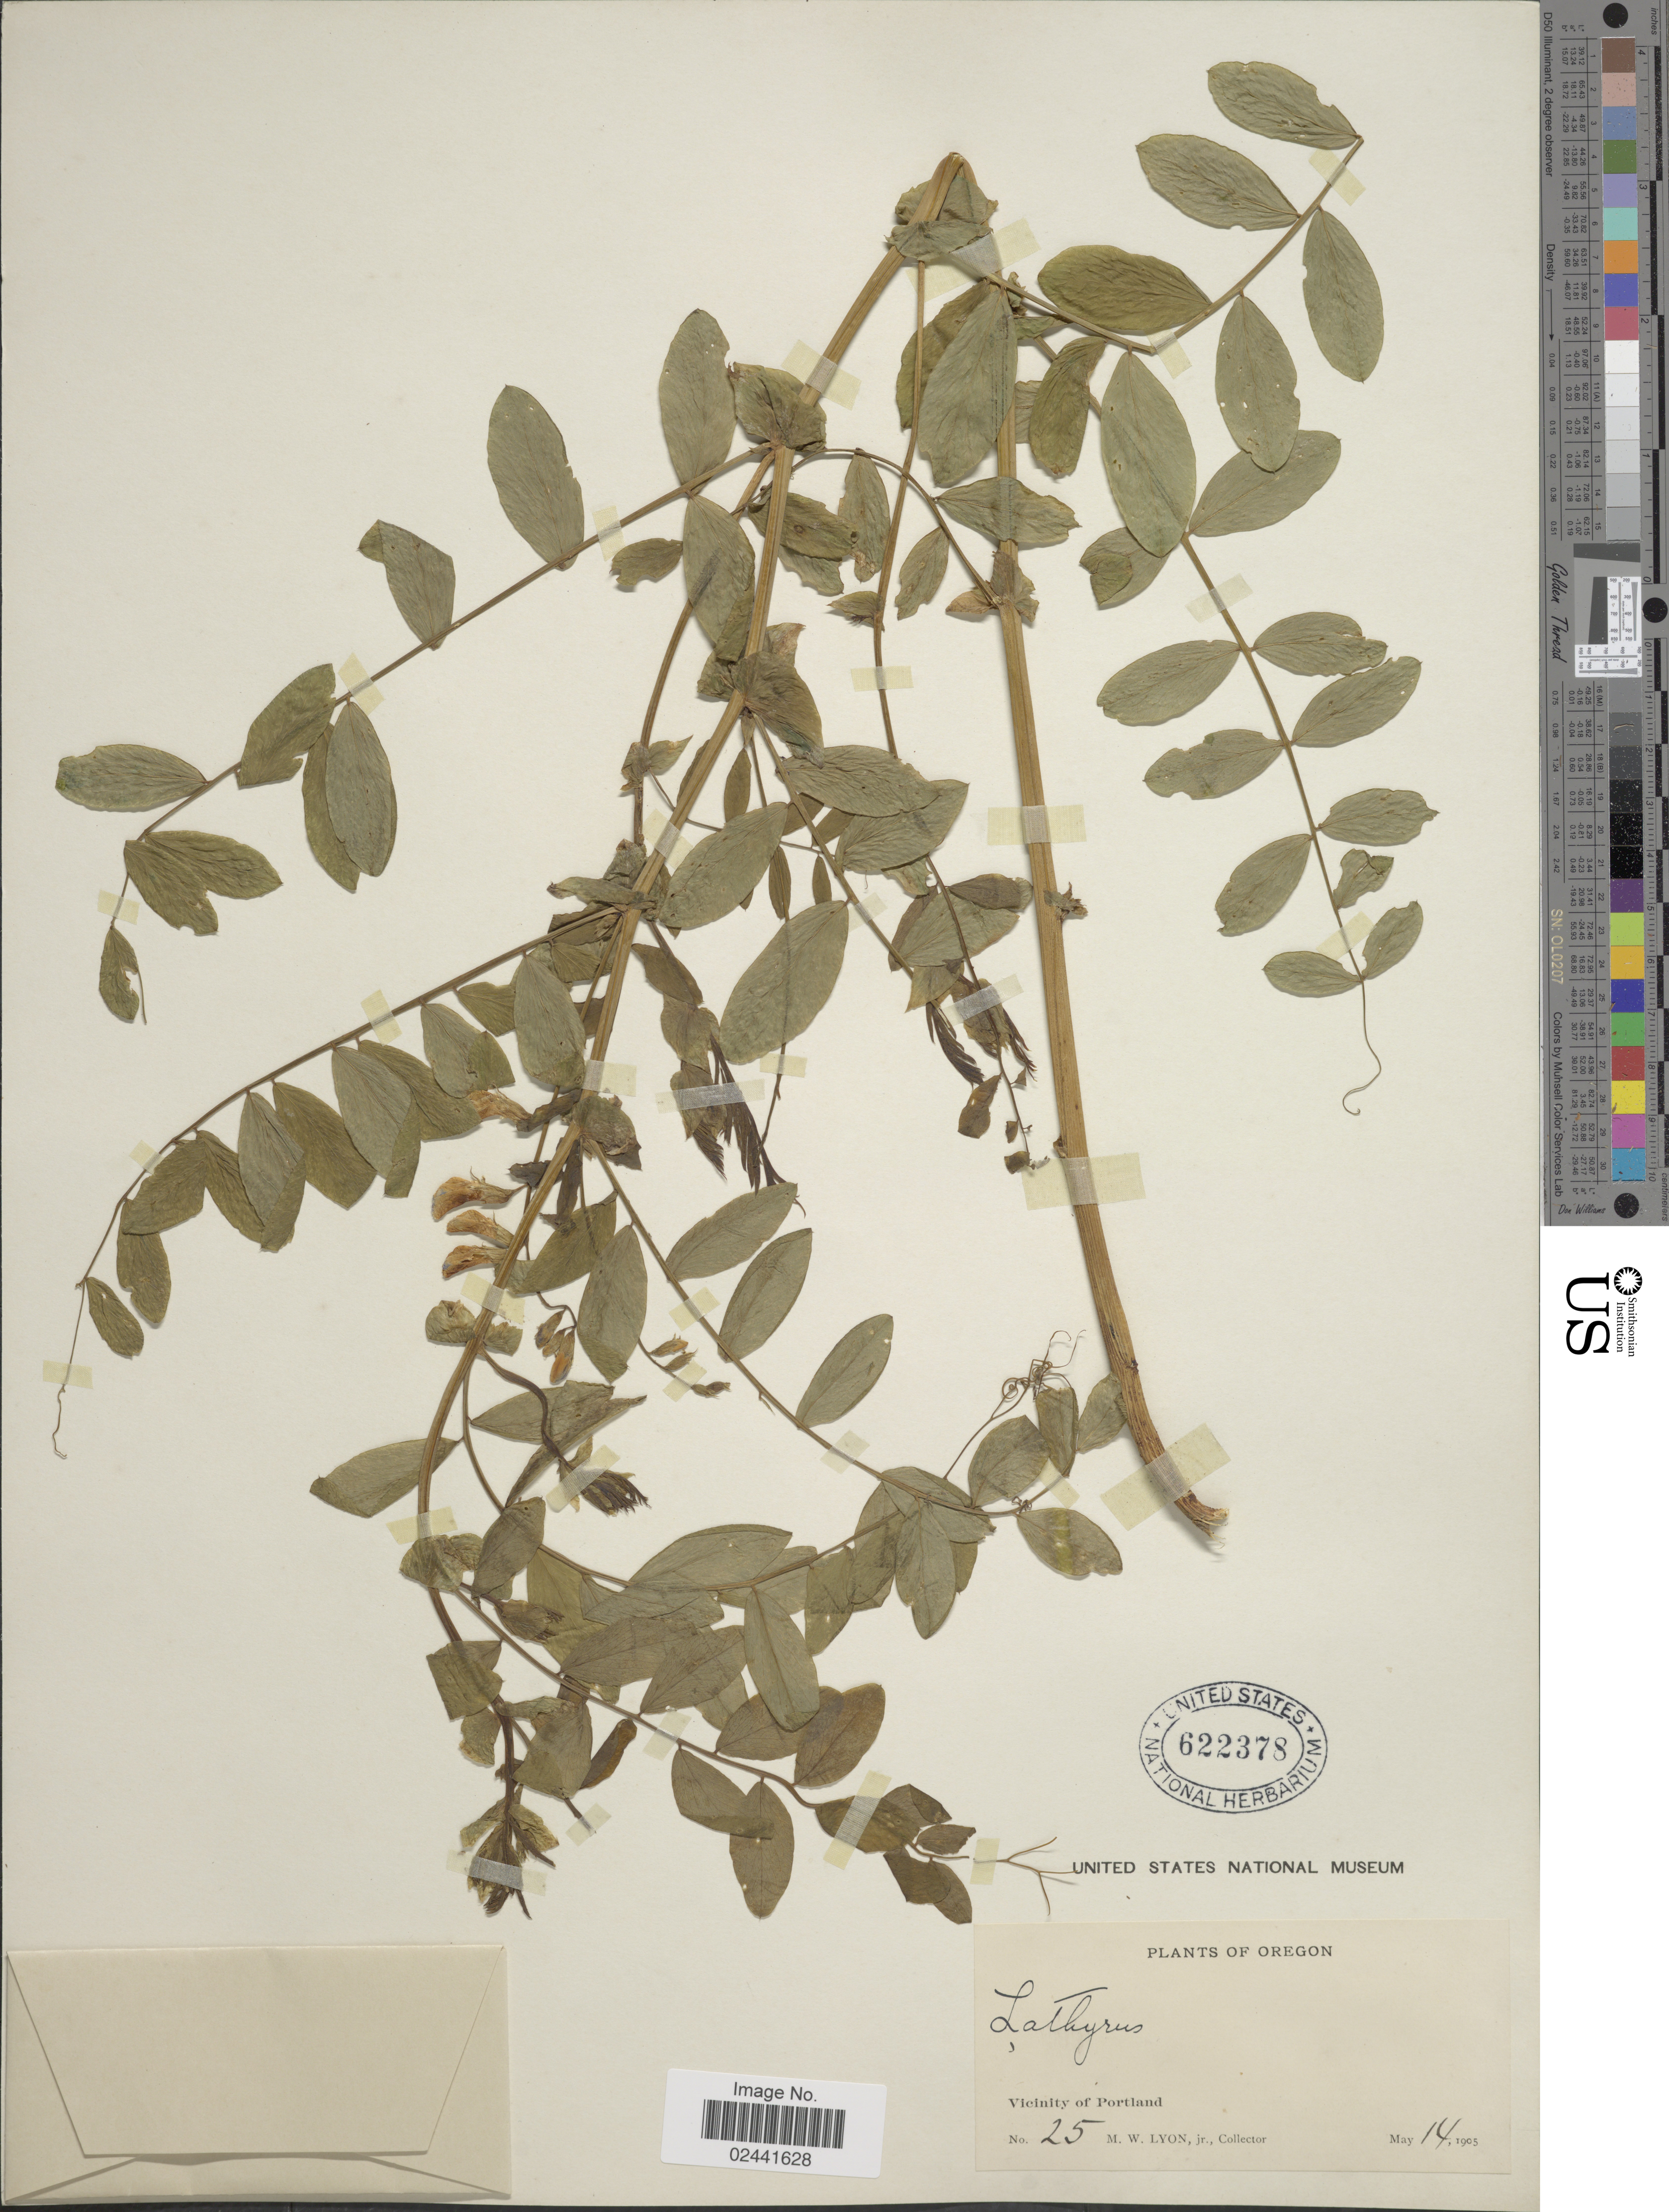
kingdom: Plantae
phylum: Tracheophyta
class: Magnoliopsida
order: Fabales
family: Fabaceae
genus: Lathyrus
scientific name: Lathyrus polyphyllus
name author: Nutt.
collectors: M. Lyon Jr.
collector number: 25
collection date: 1905-05-14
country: United States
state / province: Oregon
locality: Vicinity of Portland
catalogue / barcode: US 622378